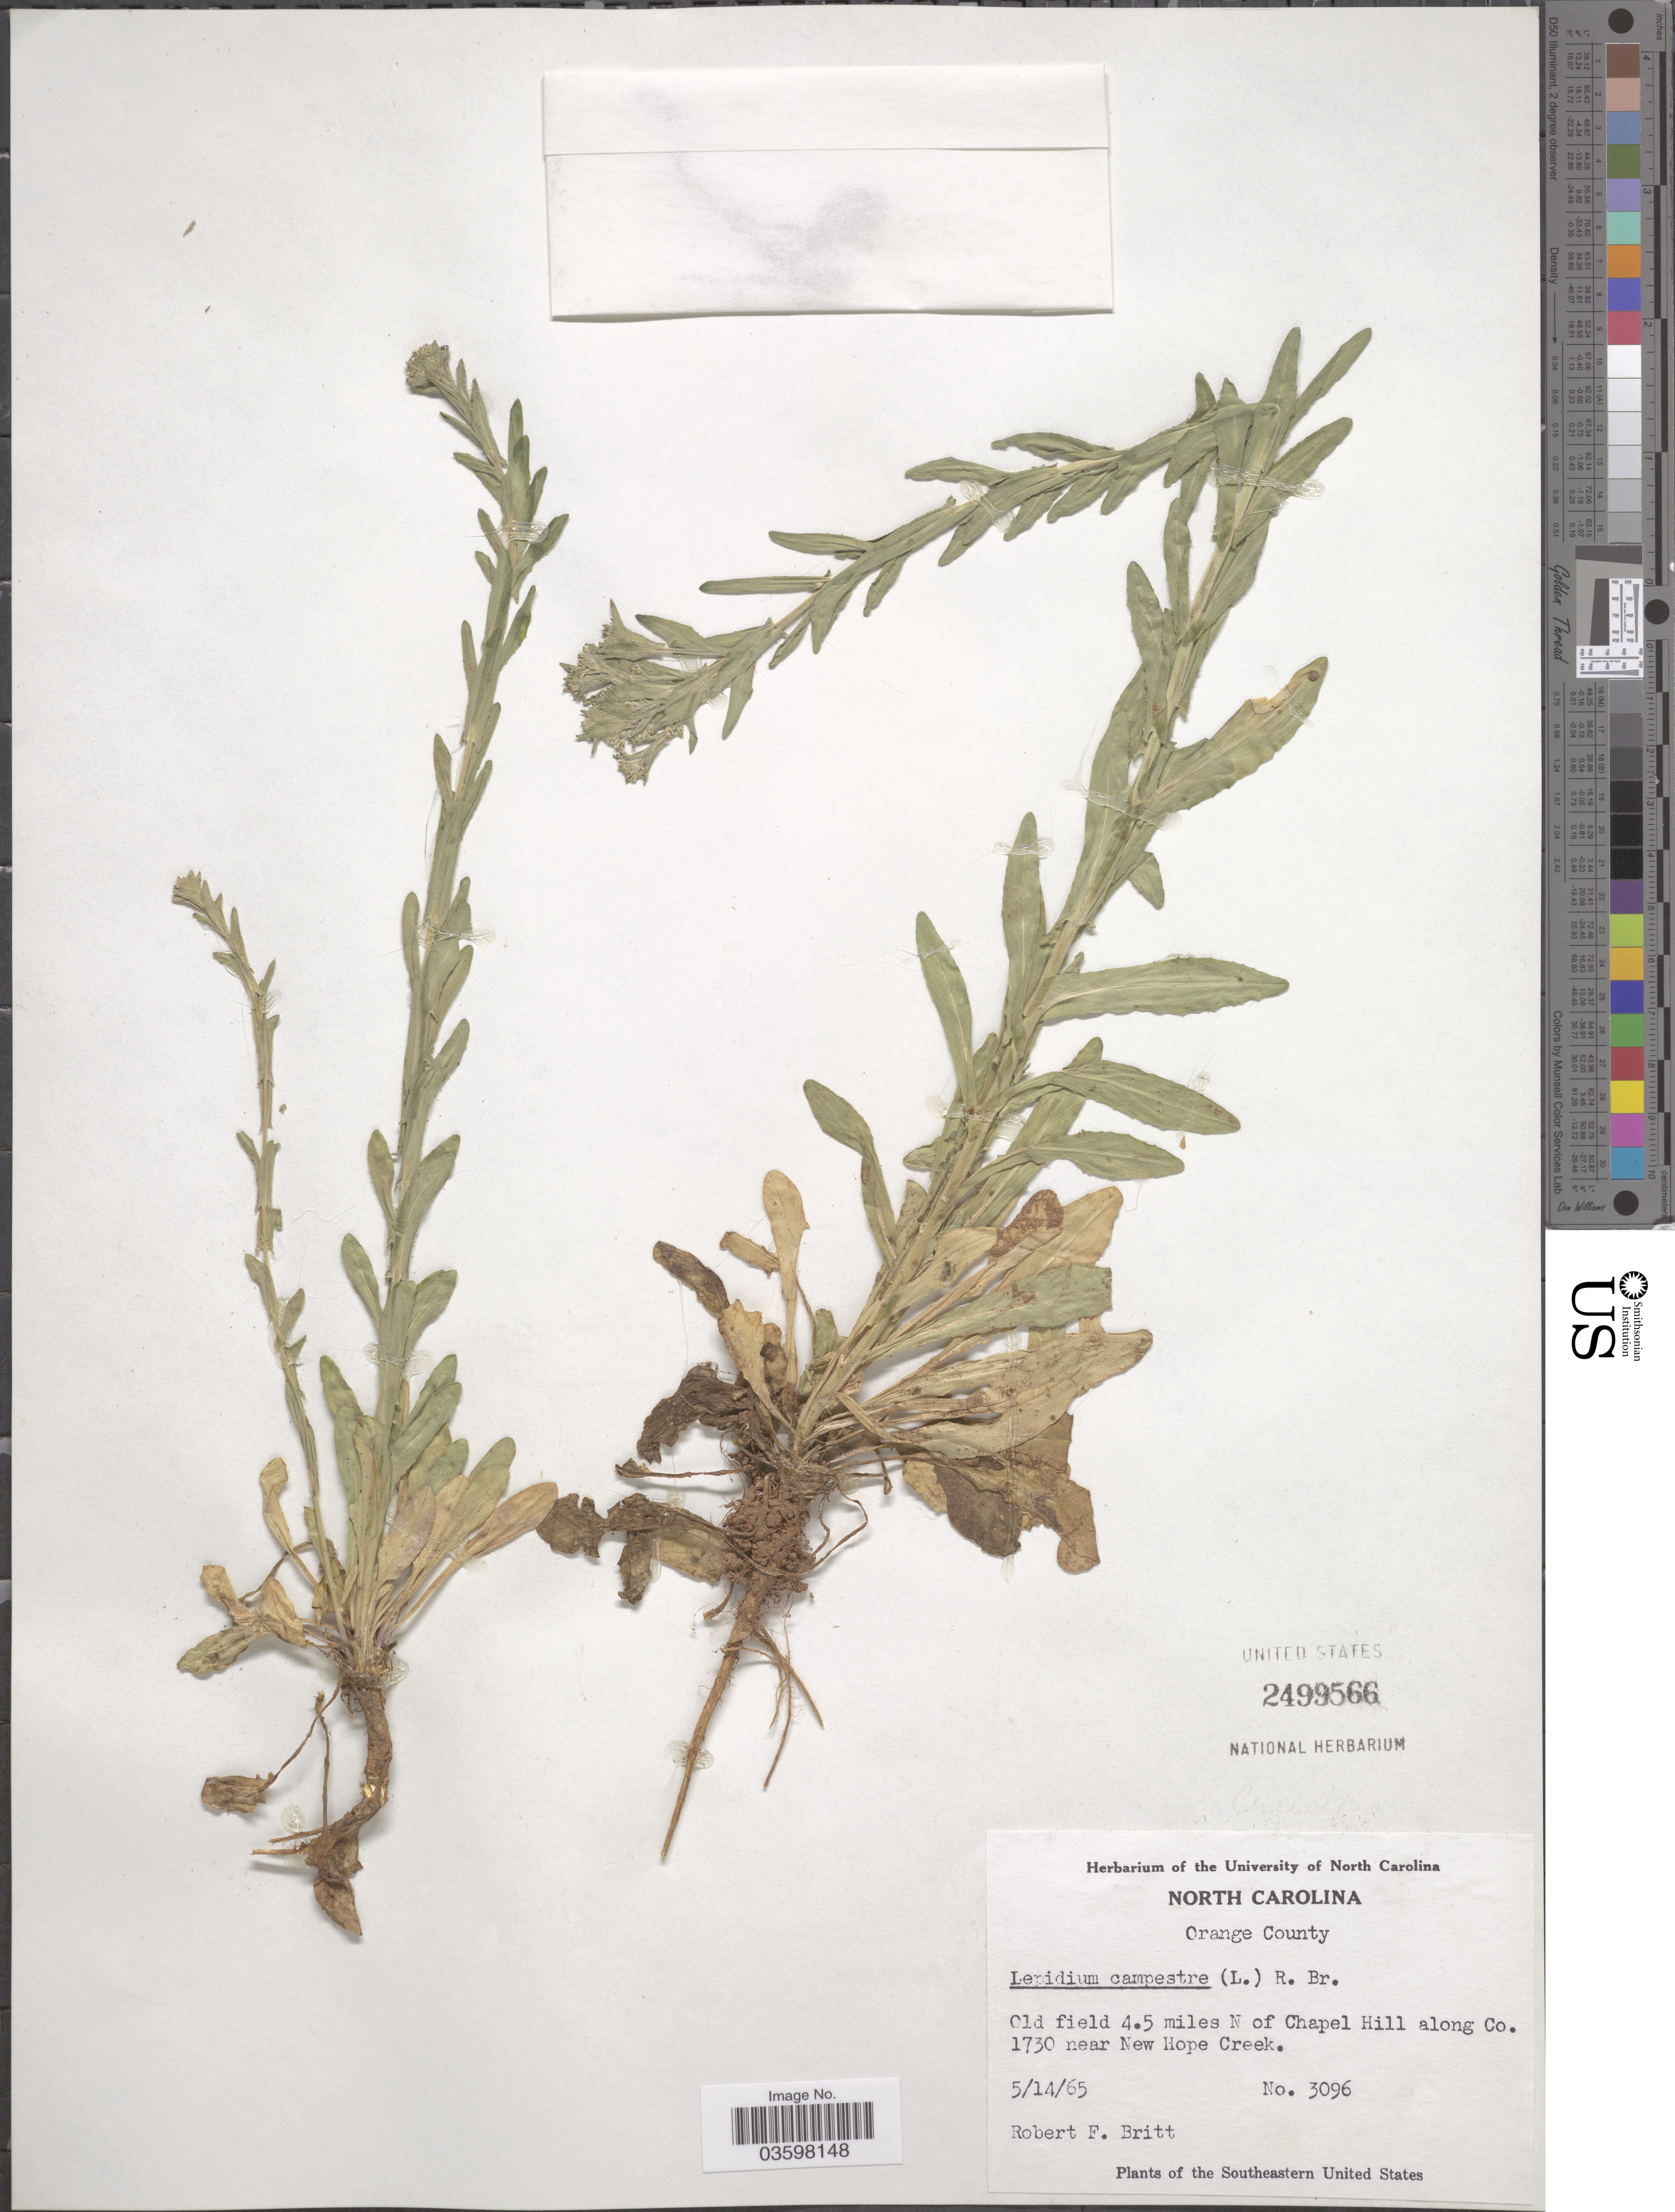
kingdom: Plantae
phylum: Tracheophyta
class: Magnoliopsida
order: Brassicales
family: Brassicaceae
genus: Lepidium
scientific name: Lepidium campestre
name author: (L.) W.T. Aiton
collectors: R. Britt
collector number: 3096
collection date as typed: Transcribed d/m/y: 14/5/65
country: United States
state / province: North Carolina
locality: Orange County. Old field 4.5 miles N of Chapel Hill along Co. 1730 near New Hope Creek. Southeastern United States.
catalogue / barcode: US 2499566